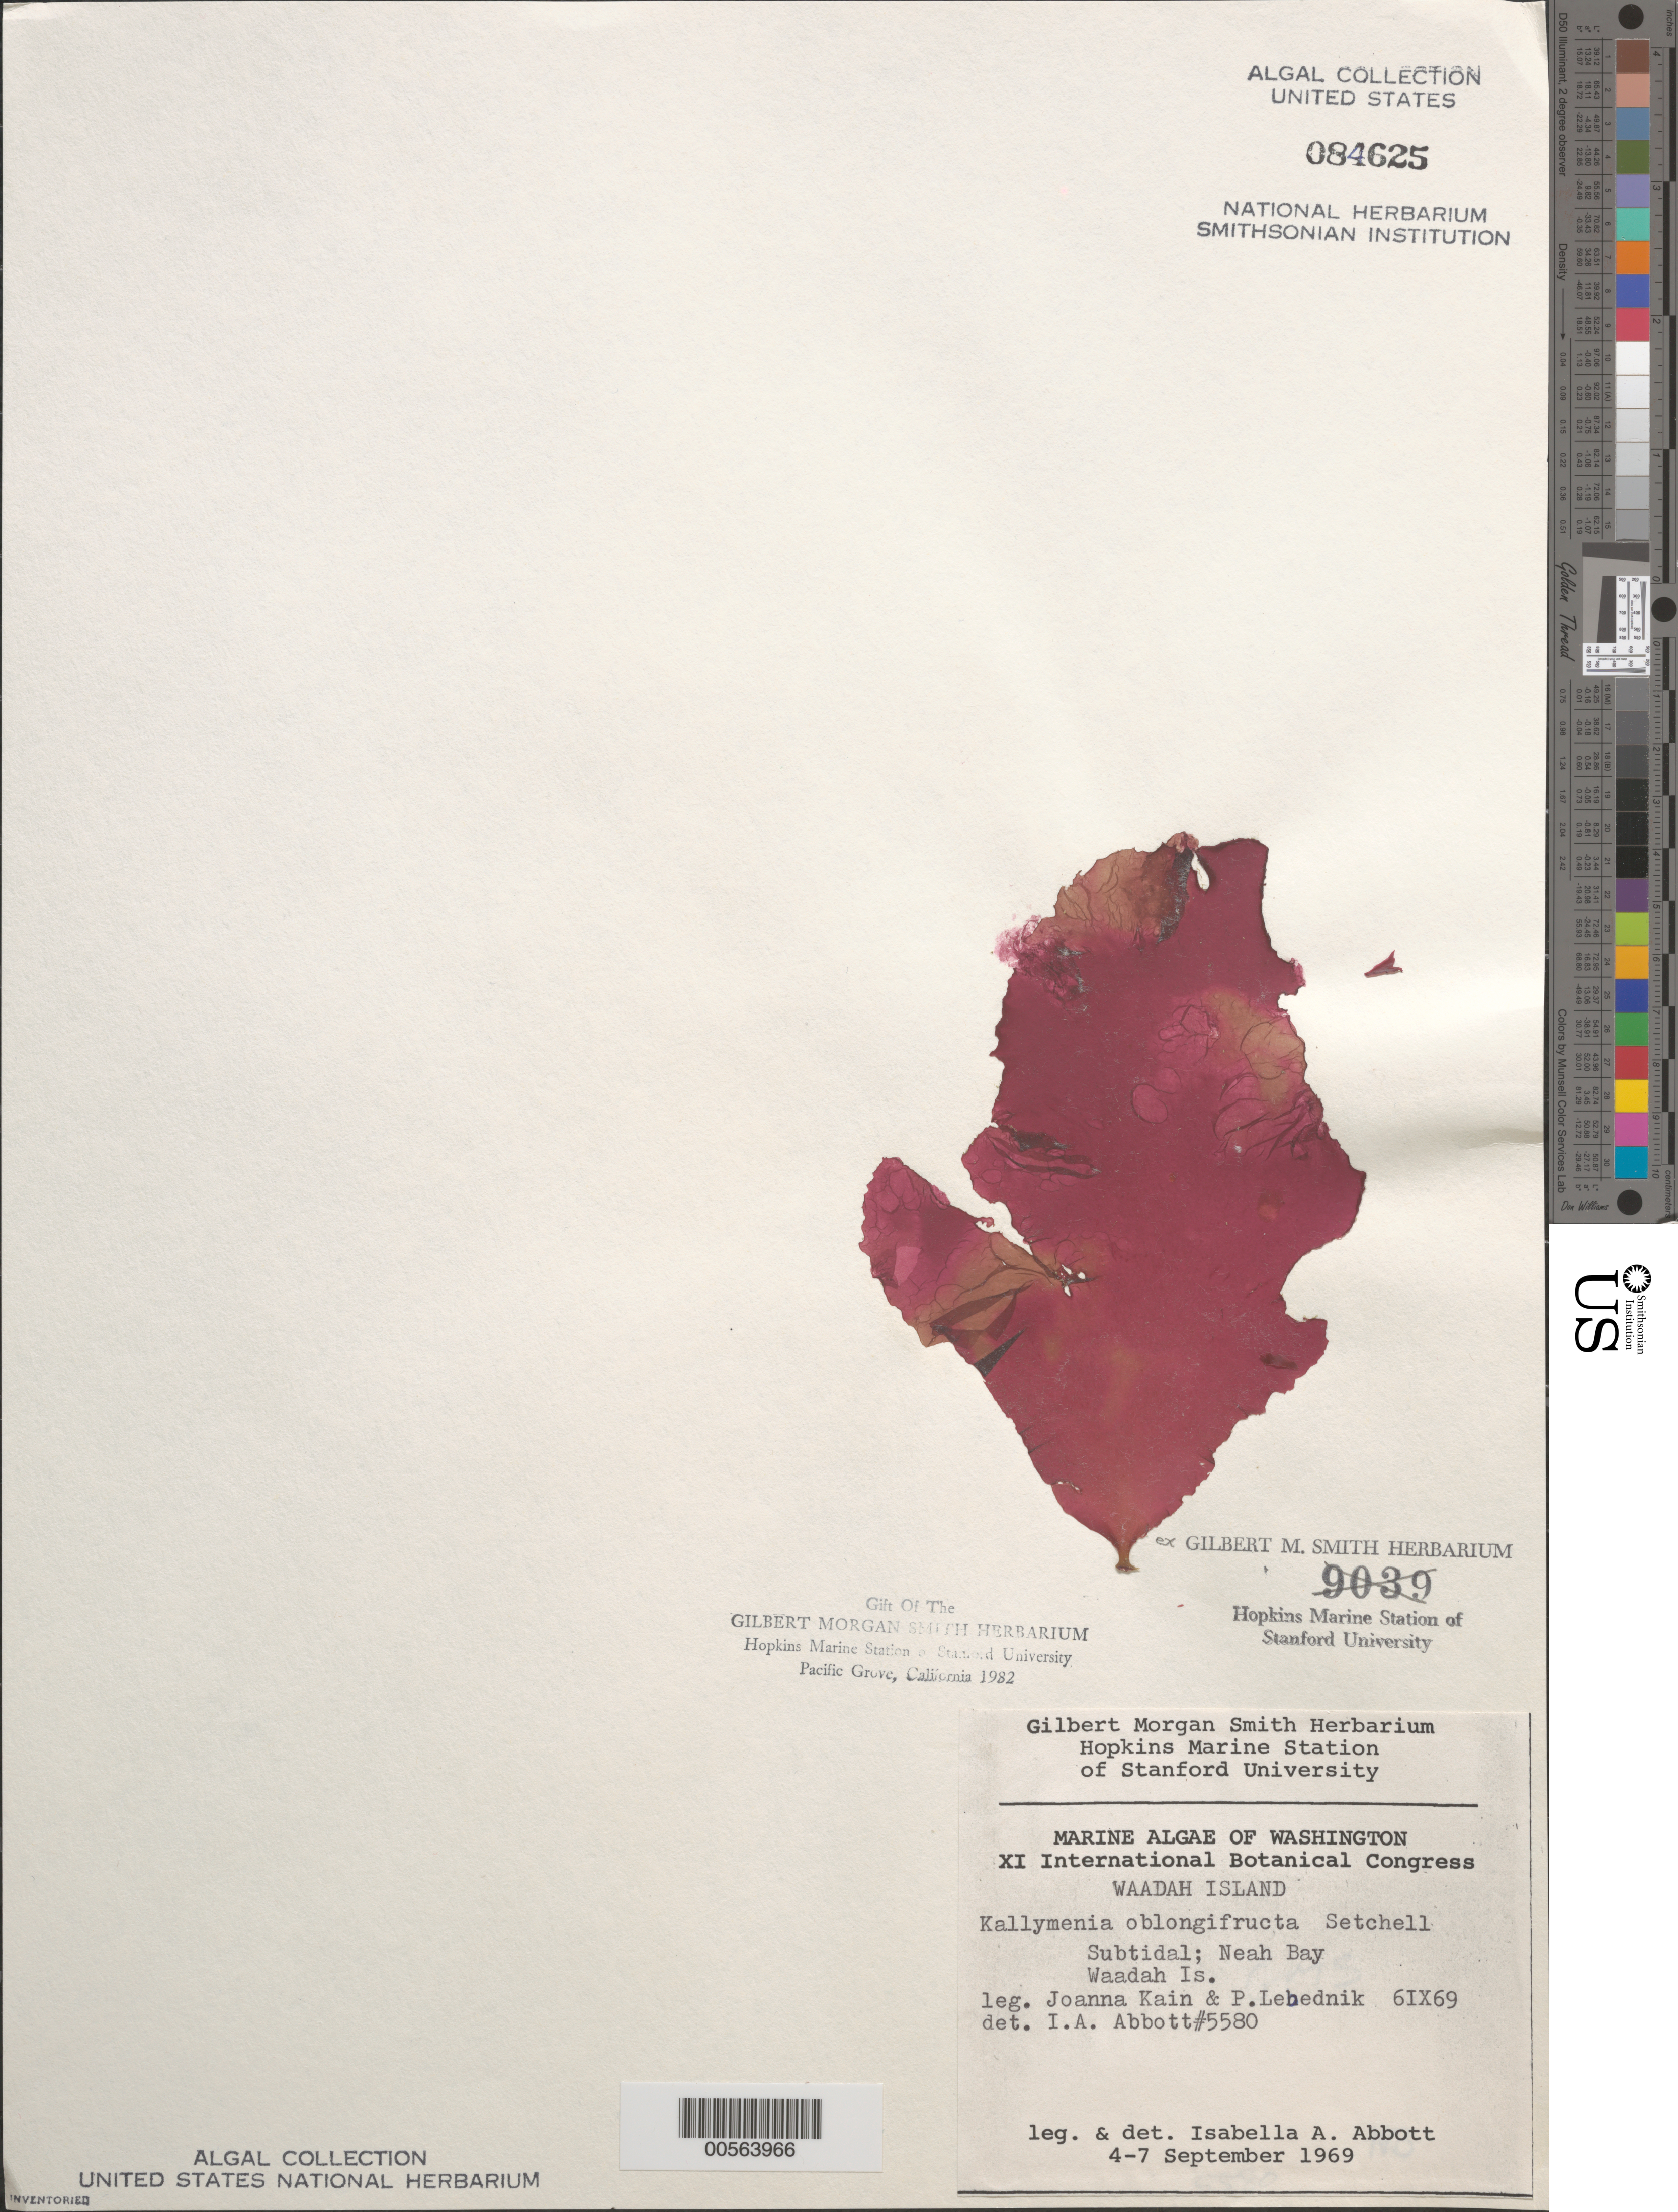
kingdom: Plantae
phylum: Rhodophyta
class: Florideophyceae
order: Gigartinales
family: Kallymeniaceae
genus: Erythrophyllum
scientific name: Erythrophyllum oblongifructum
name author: (Setchell) G.W. Saunders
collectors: J.M. Kain & P. Lebednik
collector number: IAA 5580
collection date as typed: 06 Sep 1969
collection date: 1969-09-06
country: United States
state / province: Washington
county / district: Clallam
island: Waadah Island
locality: Neah Bay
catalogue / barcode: US 84625